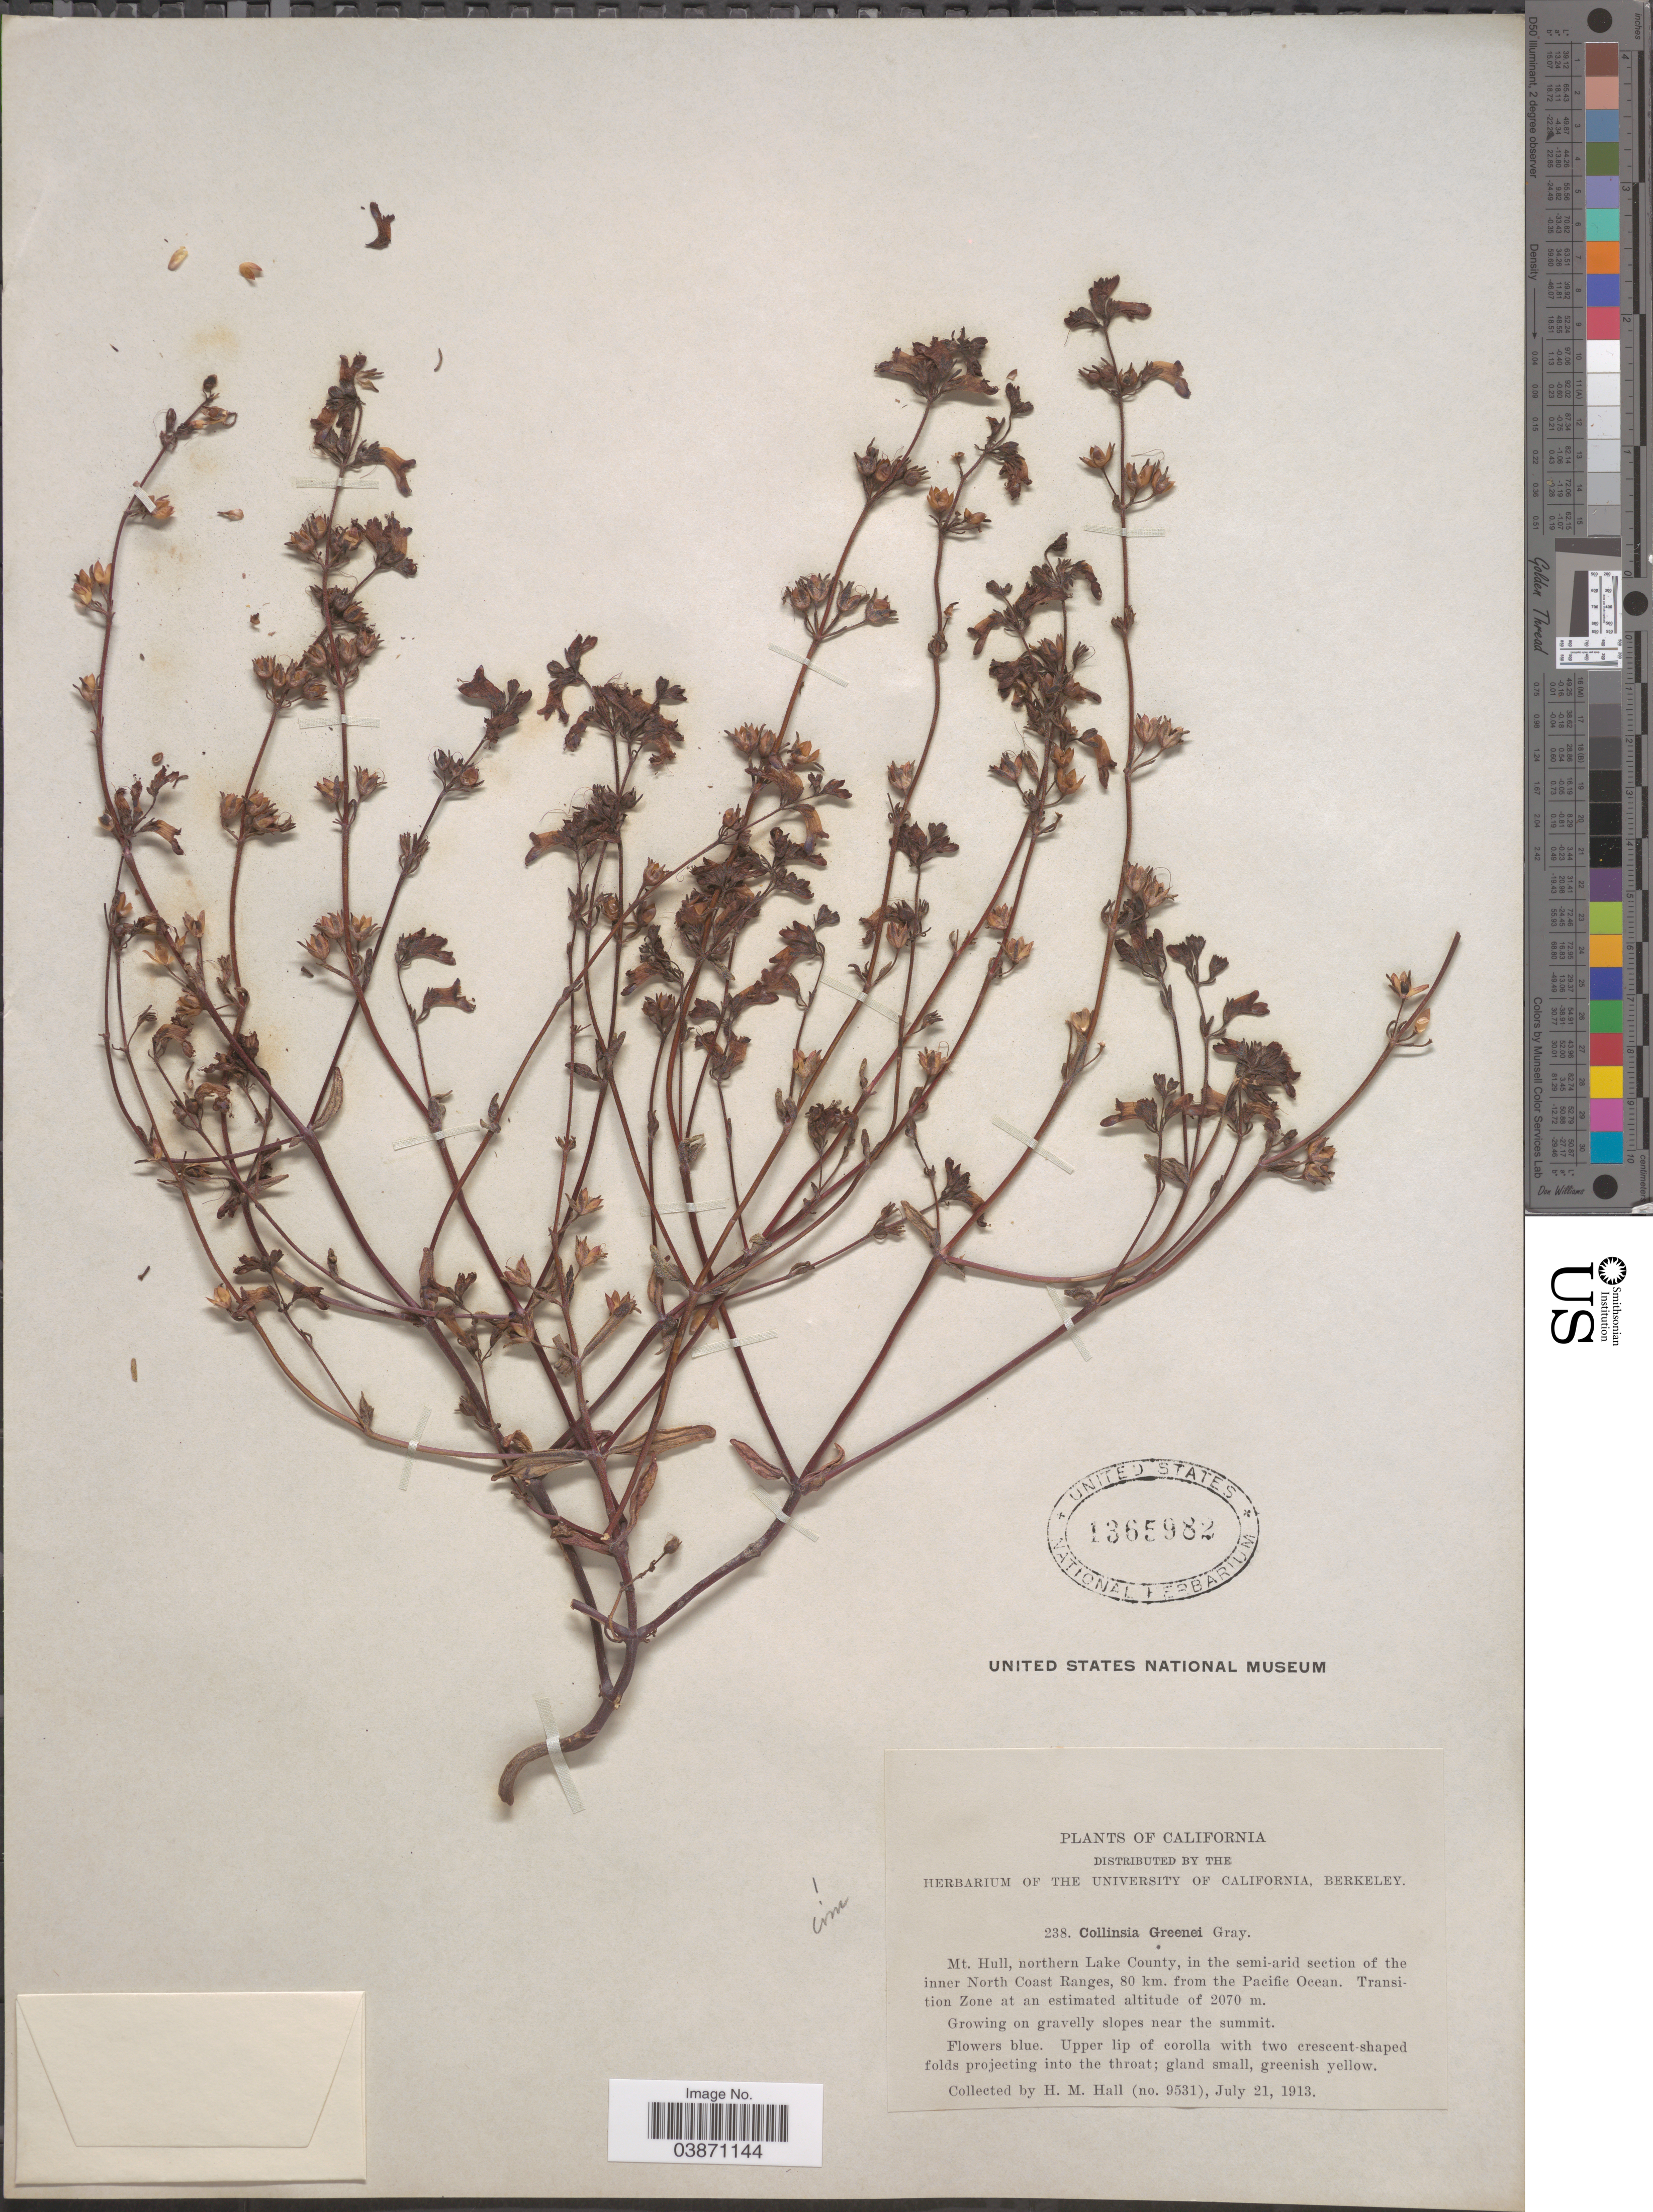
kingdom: Plantae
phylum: Tracheophyta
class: Magnoliopsida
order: Lamiales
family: Plantaginaceae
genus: Collinsia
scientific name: Collinsia greenei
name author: A. Gray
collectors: H. M. Hall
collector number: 9531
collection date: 1913-07-21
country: United States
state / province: California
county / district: Lake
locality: Mt. Hull, northern Lake County, in the semi-arid section of the inner North Coast Ranges, 80 km. from the Pacific Ocean. Transition Zone.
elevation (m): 2070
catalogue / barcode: US 1365982